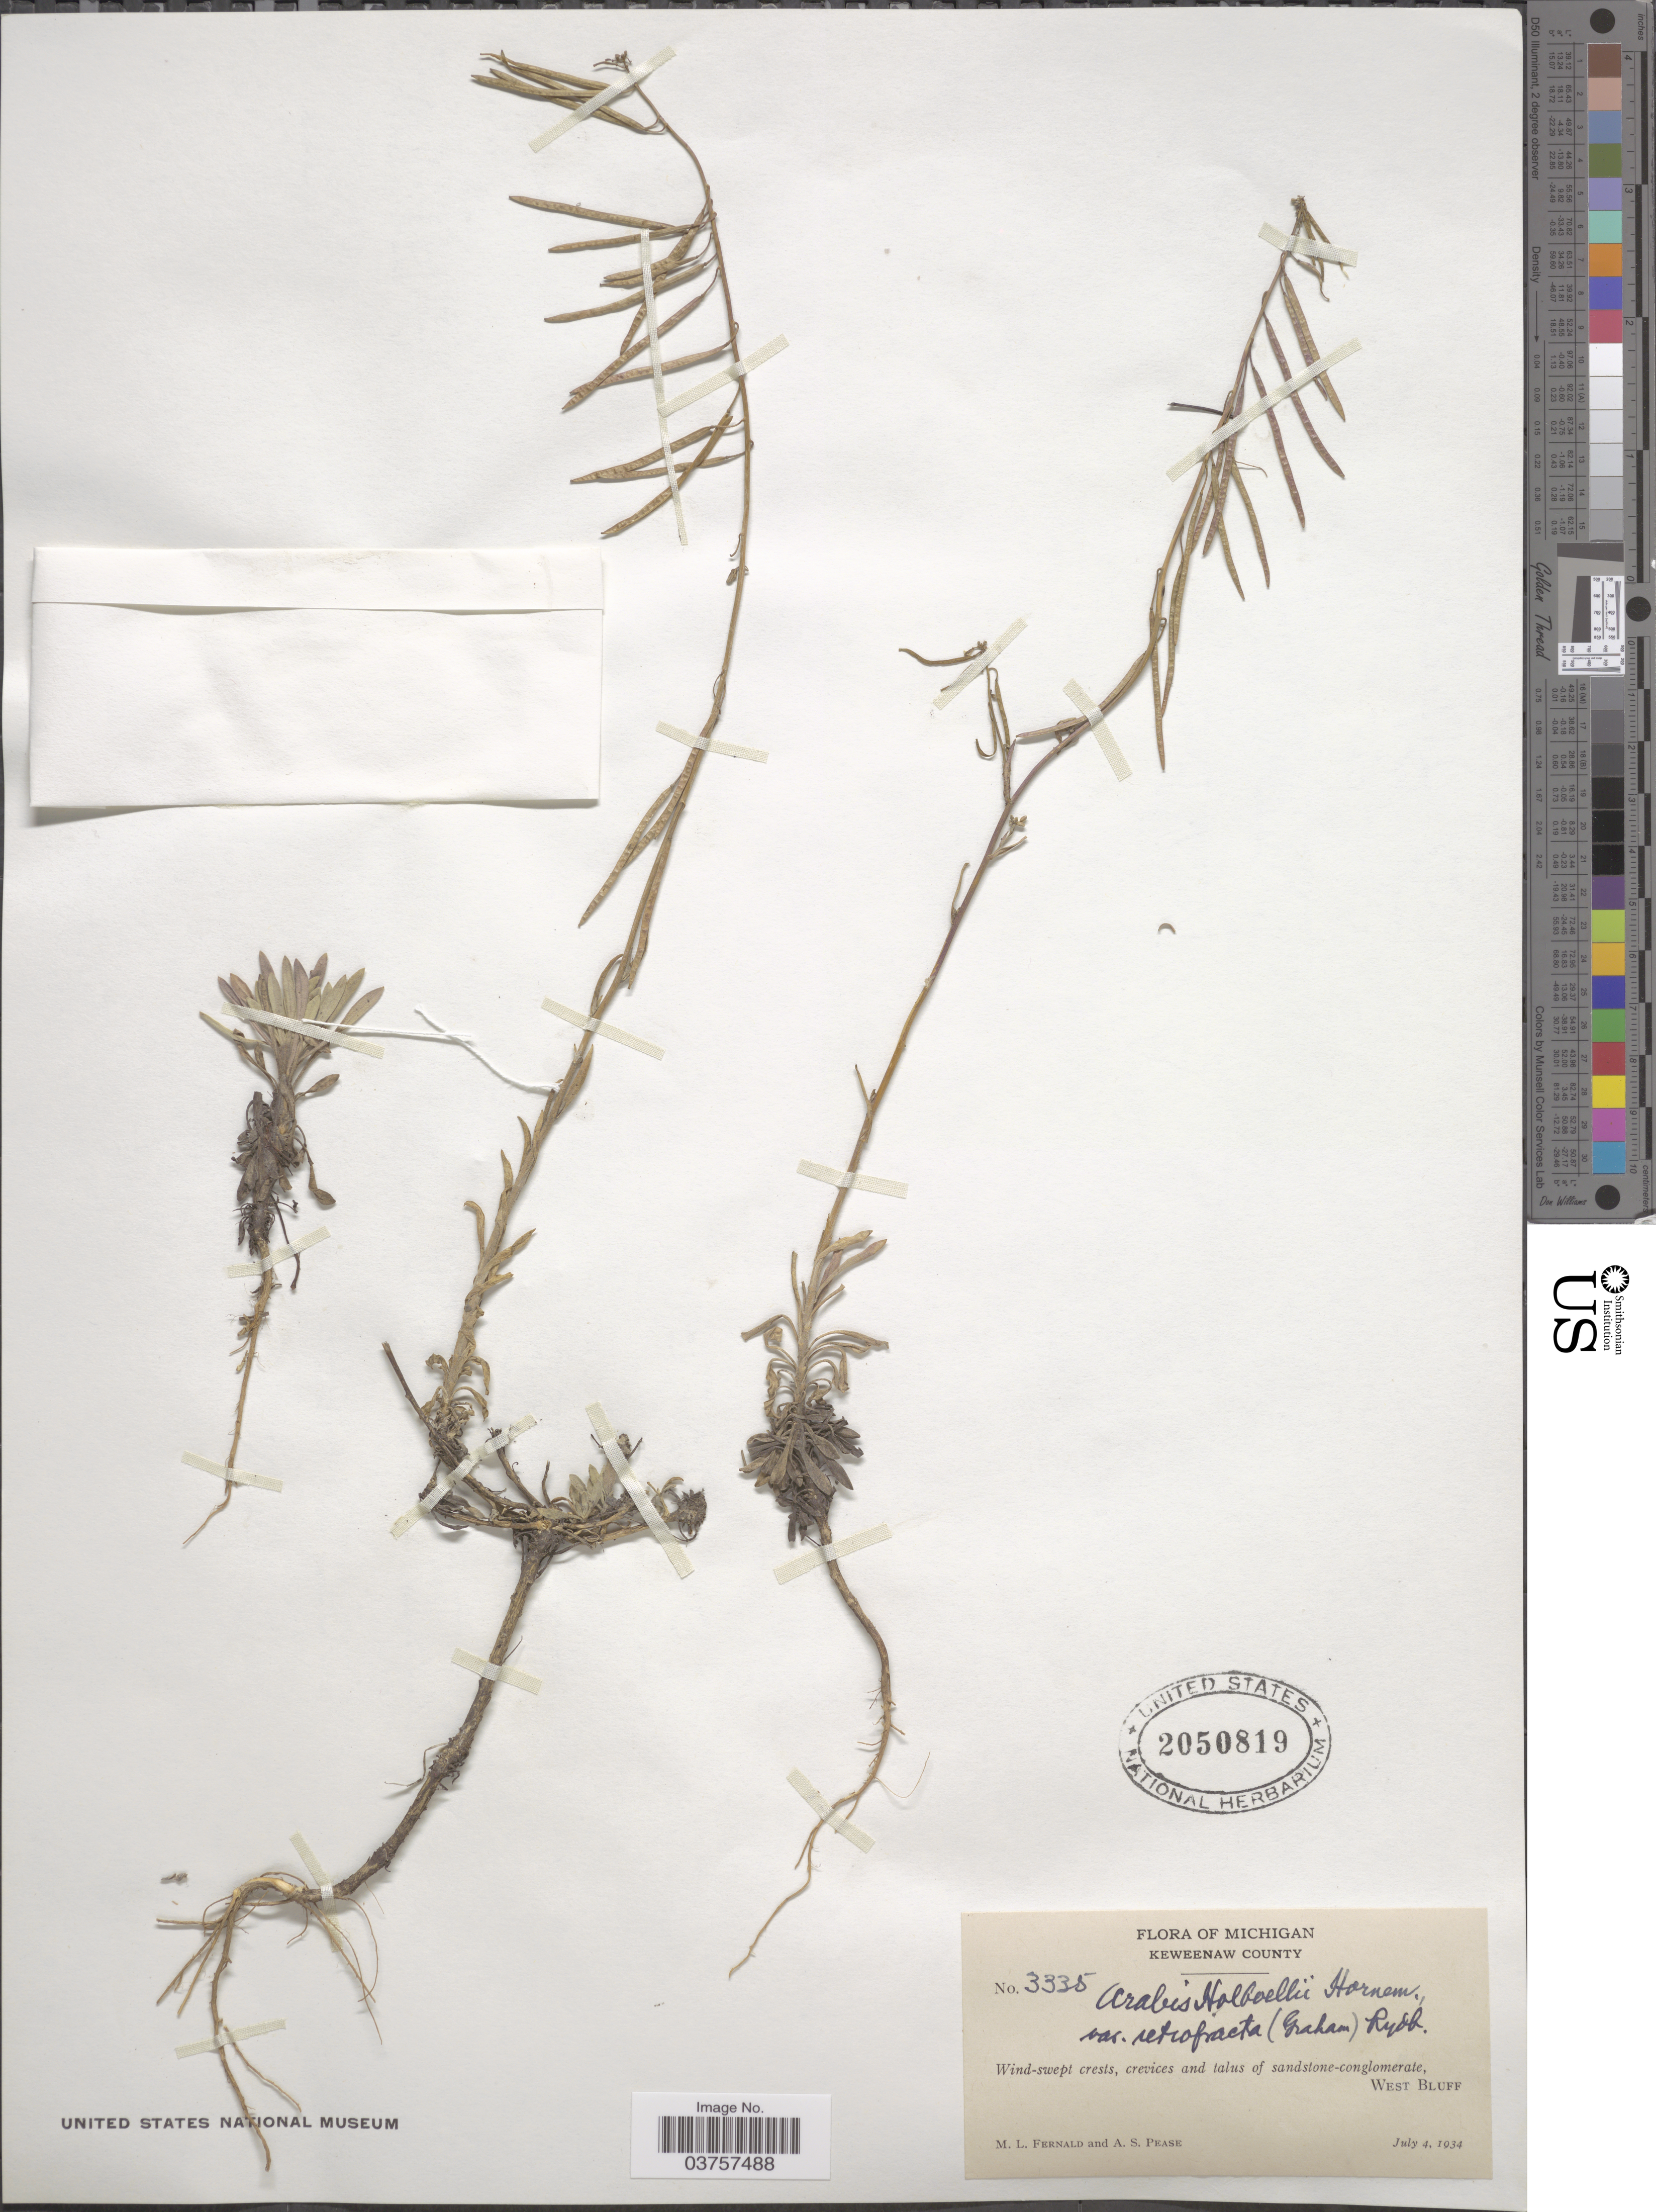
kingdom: Plantae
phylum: Tracheophyta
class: Magnoliopsida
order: Brassicales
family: Brassicaceae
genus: Arabis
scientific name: Arabis holboellii var. retrofracta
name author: Rydb.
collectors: M. L. Fernald & A. S. Pease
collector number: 3335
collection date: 1934-07-04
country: United States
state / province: Michigan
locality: Keweenaw County; West Bluff.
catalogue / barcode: US 2050819